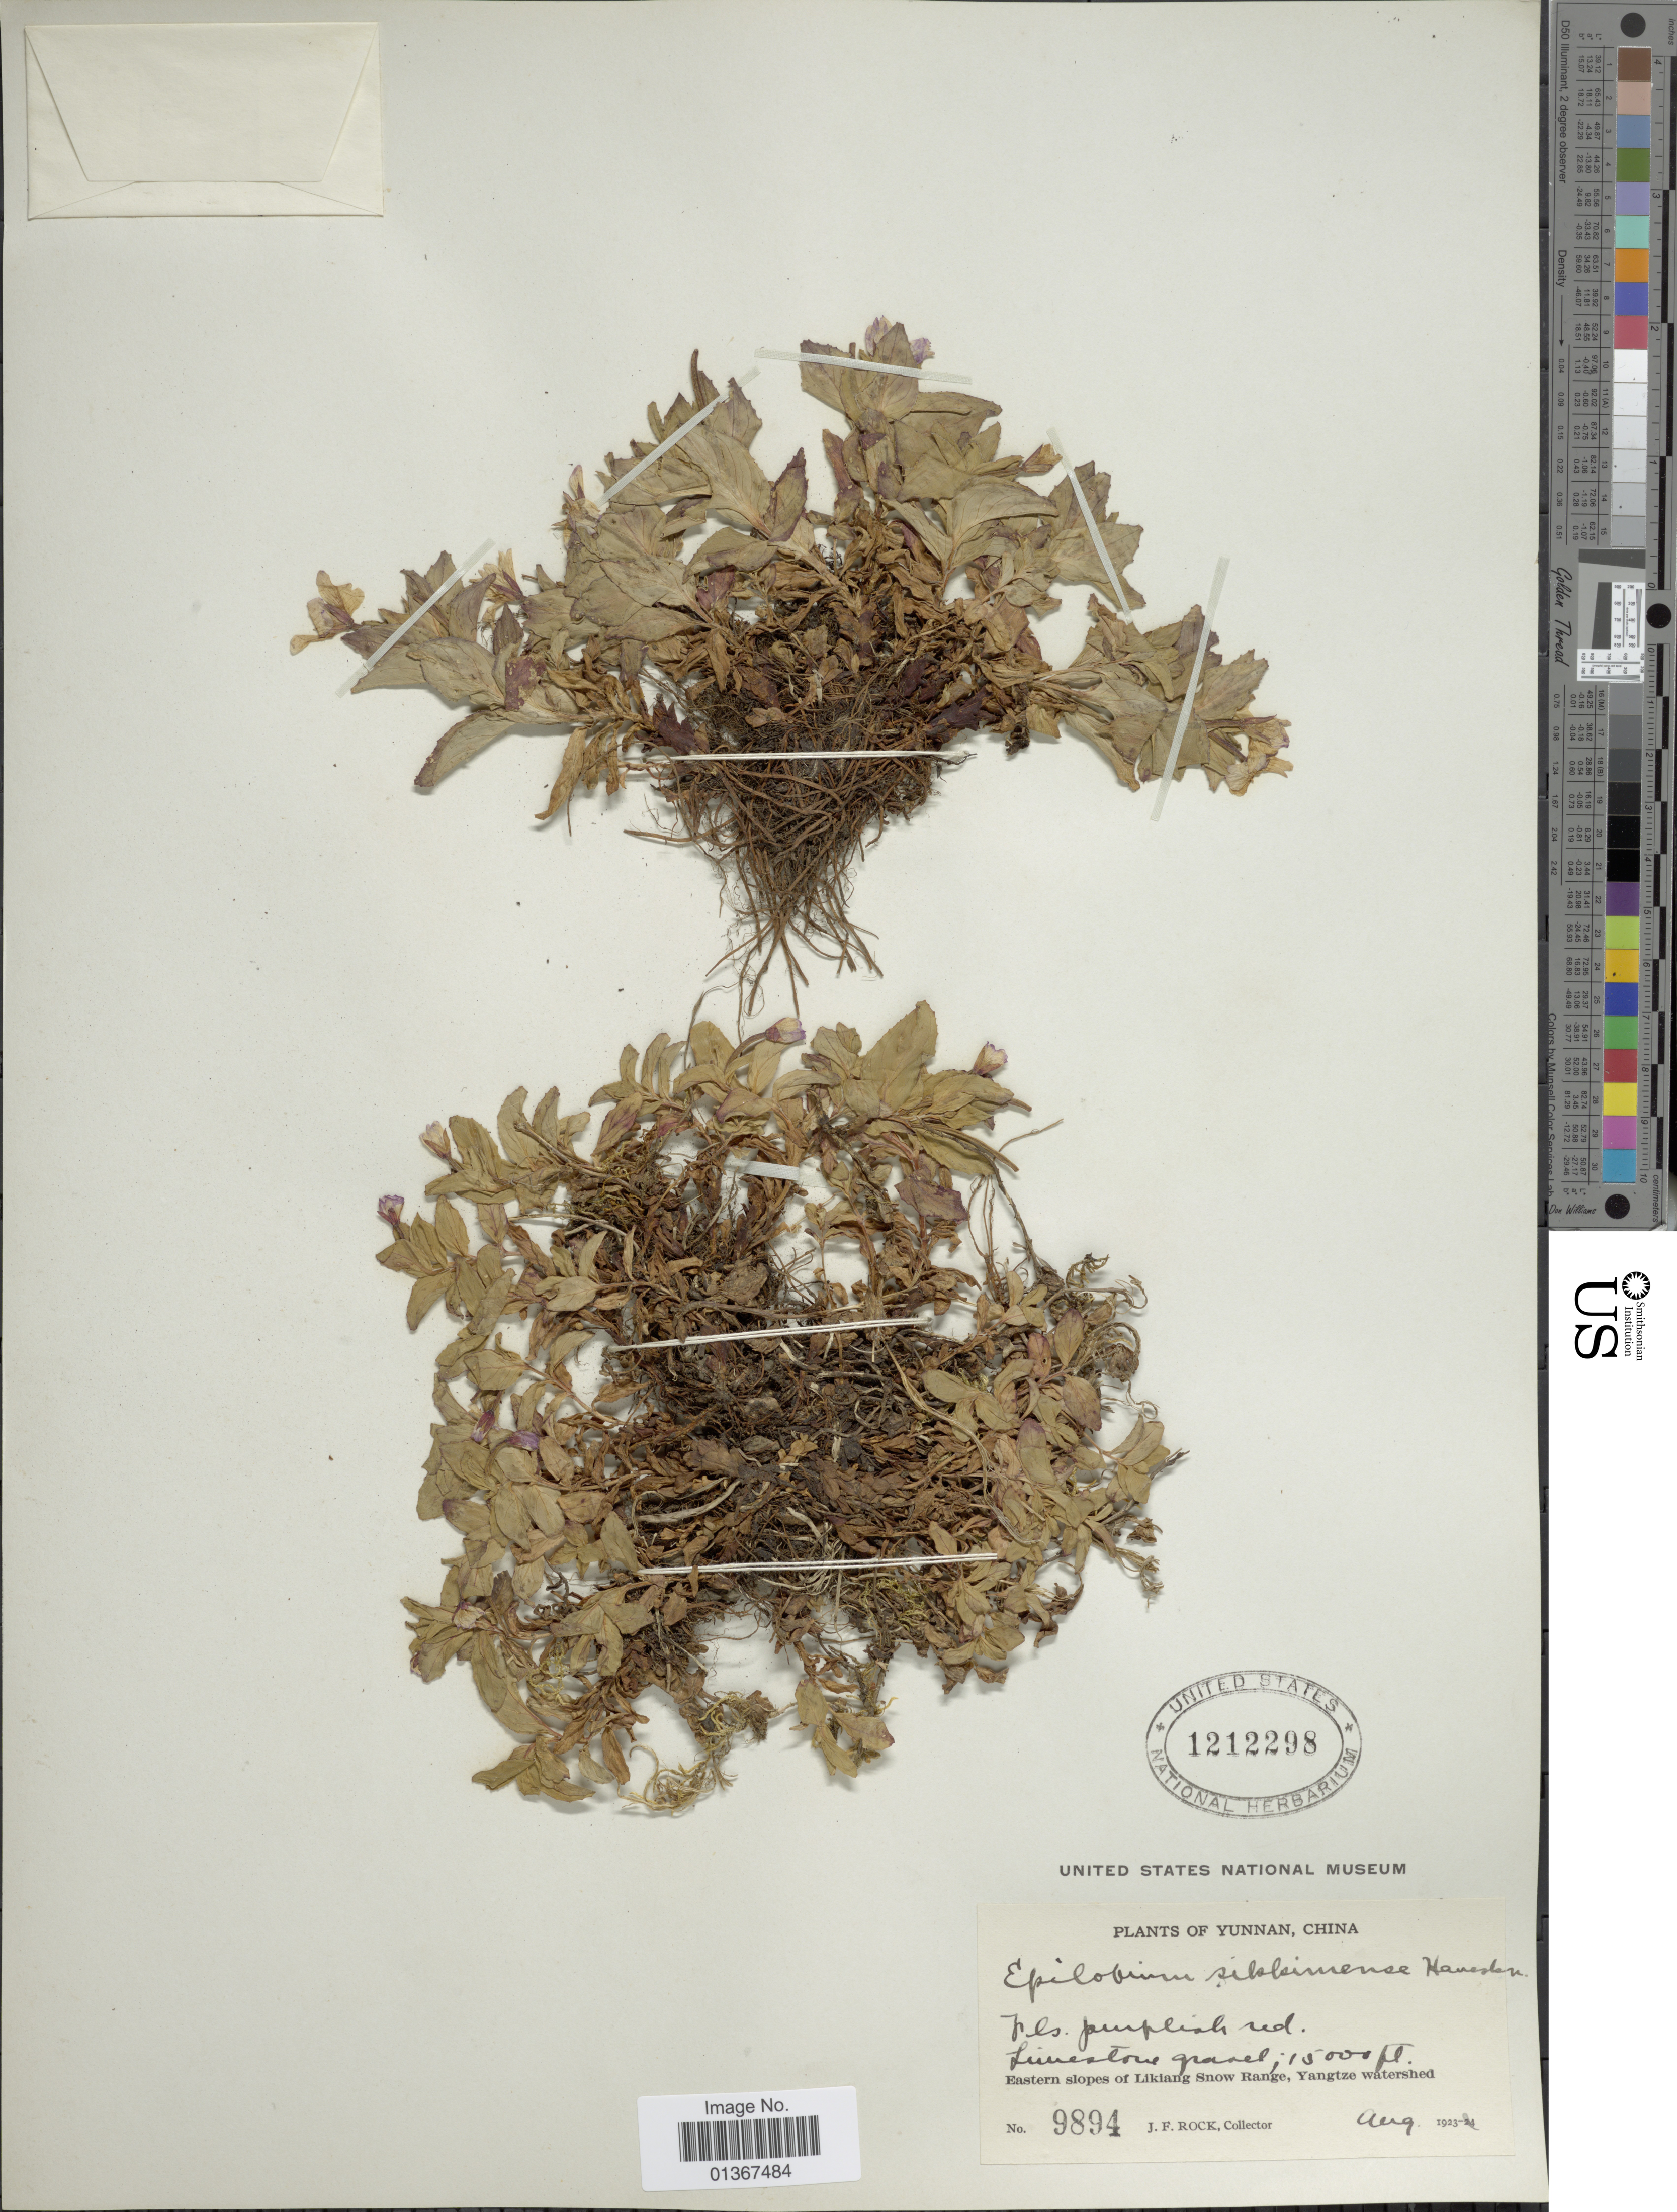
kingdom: Plantae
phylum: Tracheophyta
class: Magnoliopsida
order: Myrtales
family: Onagraceae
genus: Epilobium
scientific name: Epilobium sikkimense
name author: Hausskn.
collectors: J. Rock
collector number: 9894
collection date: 1923-08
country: China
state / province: Yunnan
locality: Eastern slopes of Likiang Snow Range, Yangtze watershed.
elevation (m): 4572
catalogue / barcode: US 1212298